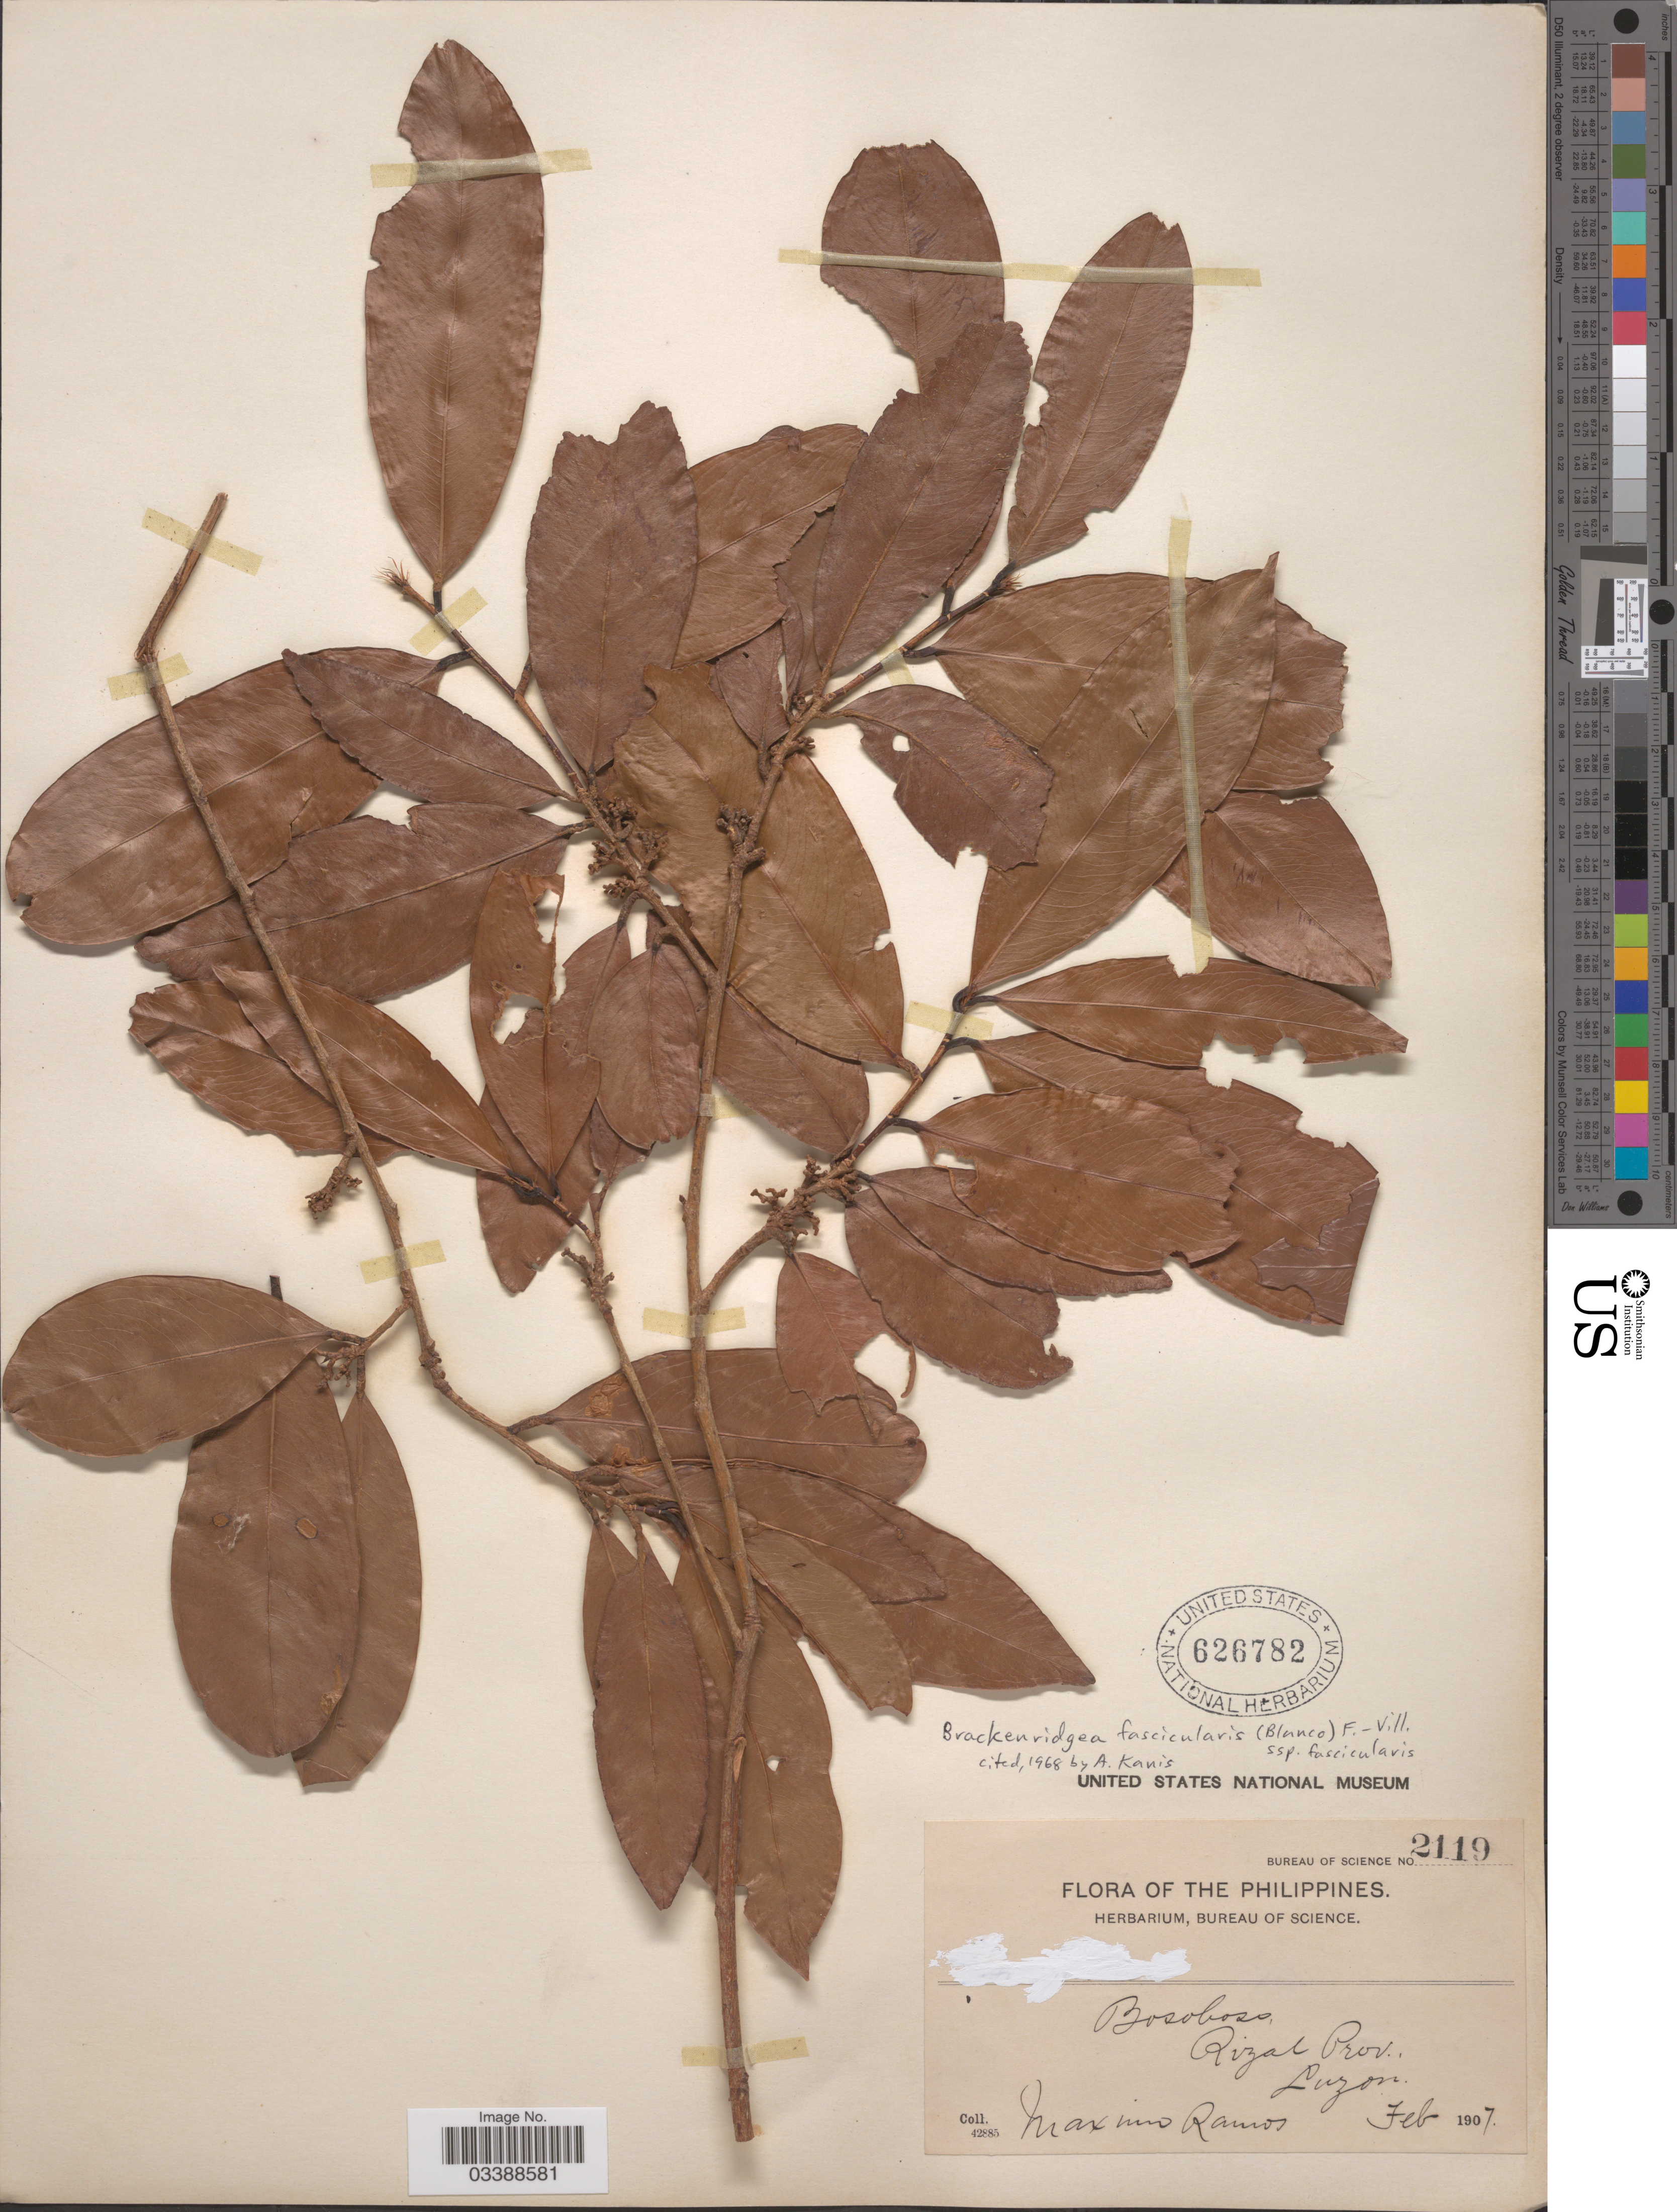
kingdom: Plantae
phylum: Tracheophyta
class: Magnoliopsida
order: Malpighiales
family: Ochnaceae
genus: Brackenridgea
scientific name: Brackenridgea fascicularis subsp. fascicularis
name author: (Blanco) Kanis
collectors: M. Ramos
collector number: Bureau of Science 2119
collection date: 1907-02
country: Philippines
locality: Bosoboso, Rizal Prov., Luzon.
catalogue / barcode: US 626782